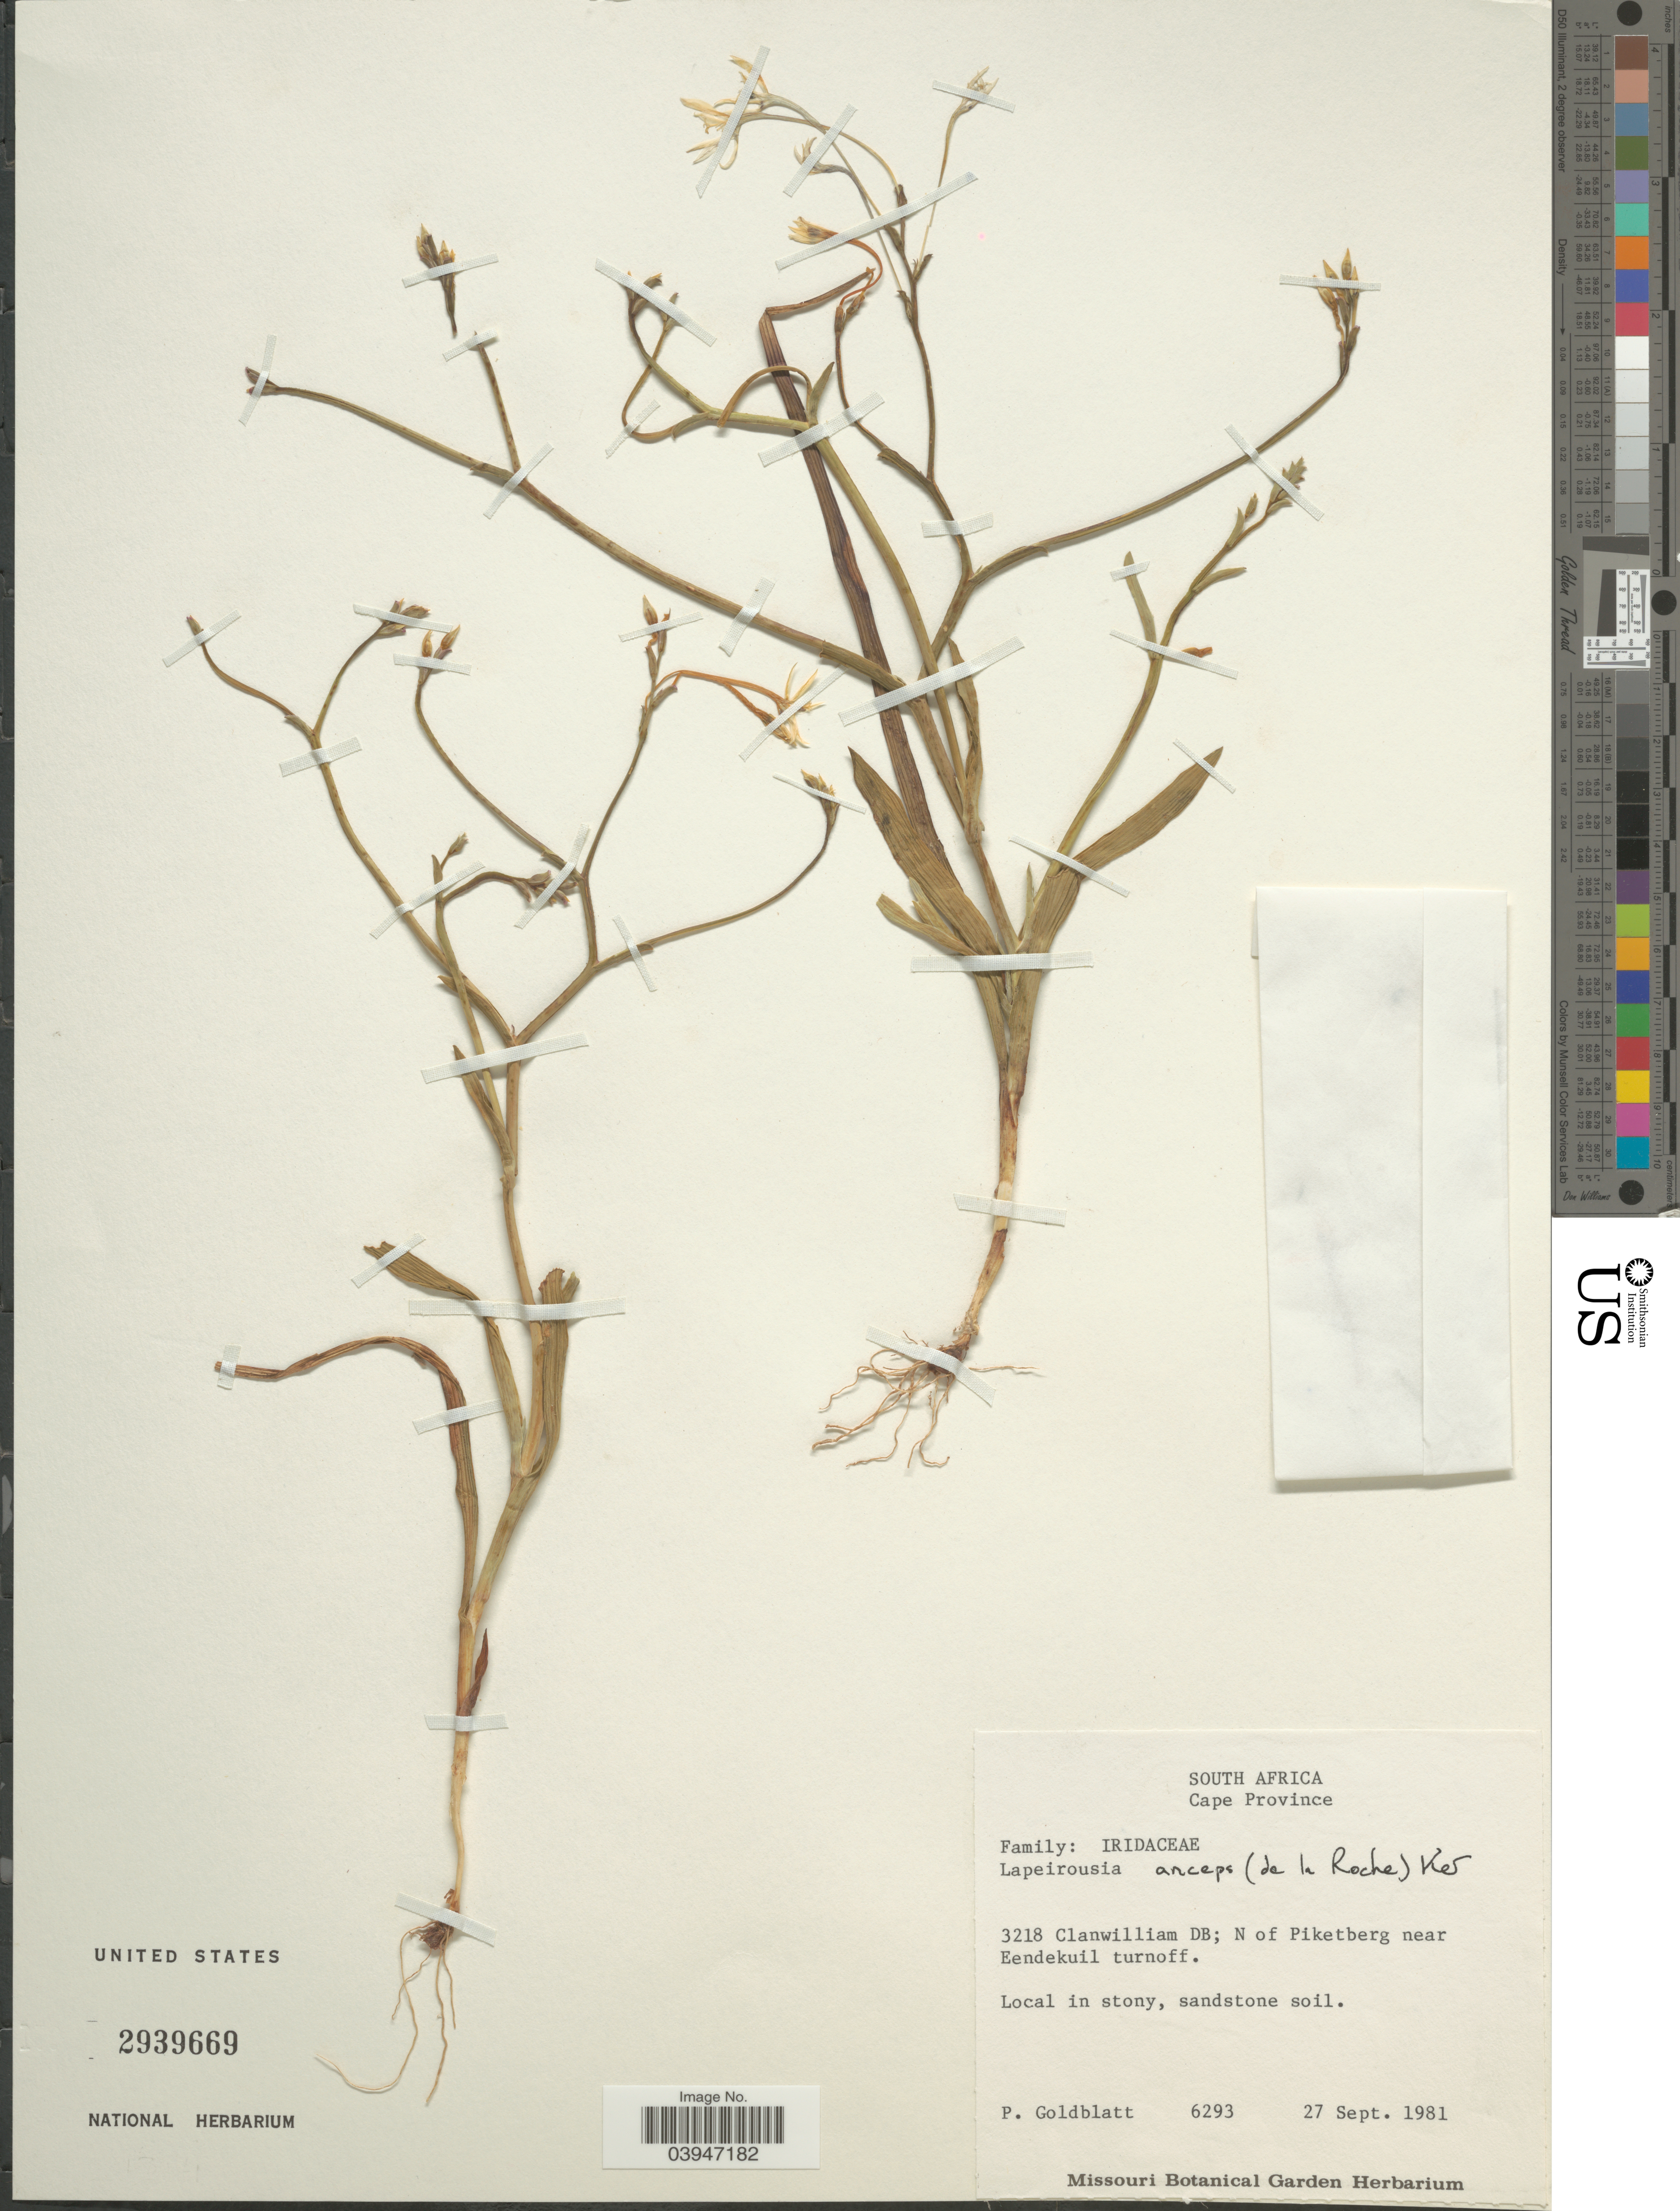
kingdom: Plantae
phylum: Tracheophyta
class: Liliopsida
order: Asparagales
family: Iridaceae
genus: Lapeirousia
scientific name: Lapeirousia anceps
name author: (L. f.) Ker Gawl.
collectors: P. Goldblatt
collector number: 6293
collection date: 1981-09-27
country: South Africa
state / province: Western Cape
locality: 3218 Clanwilliam DB; N of Piketberg near Eendekuil turnoff.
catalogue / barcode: US 2939669